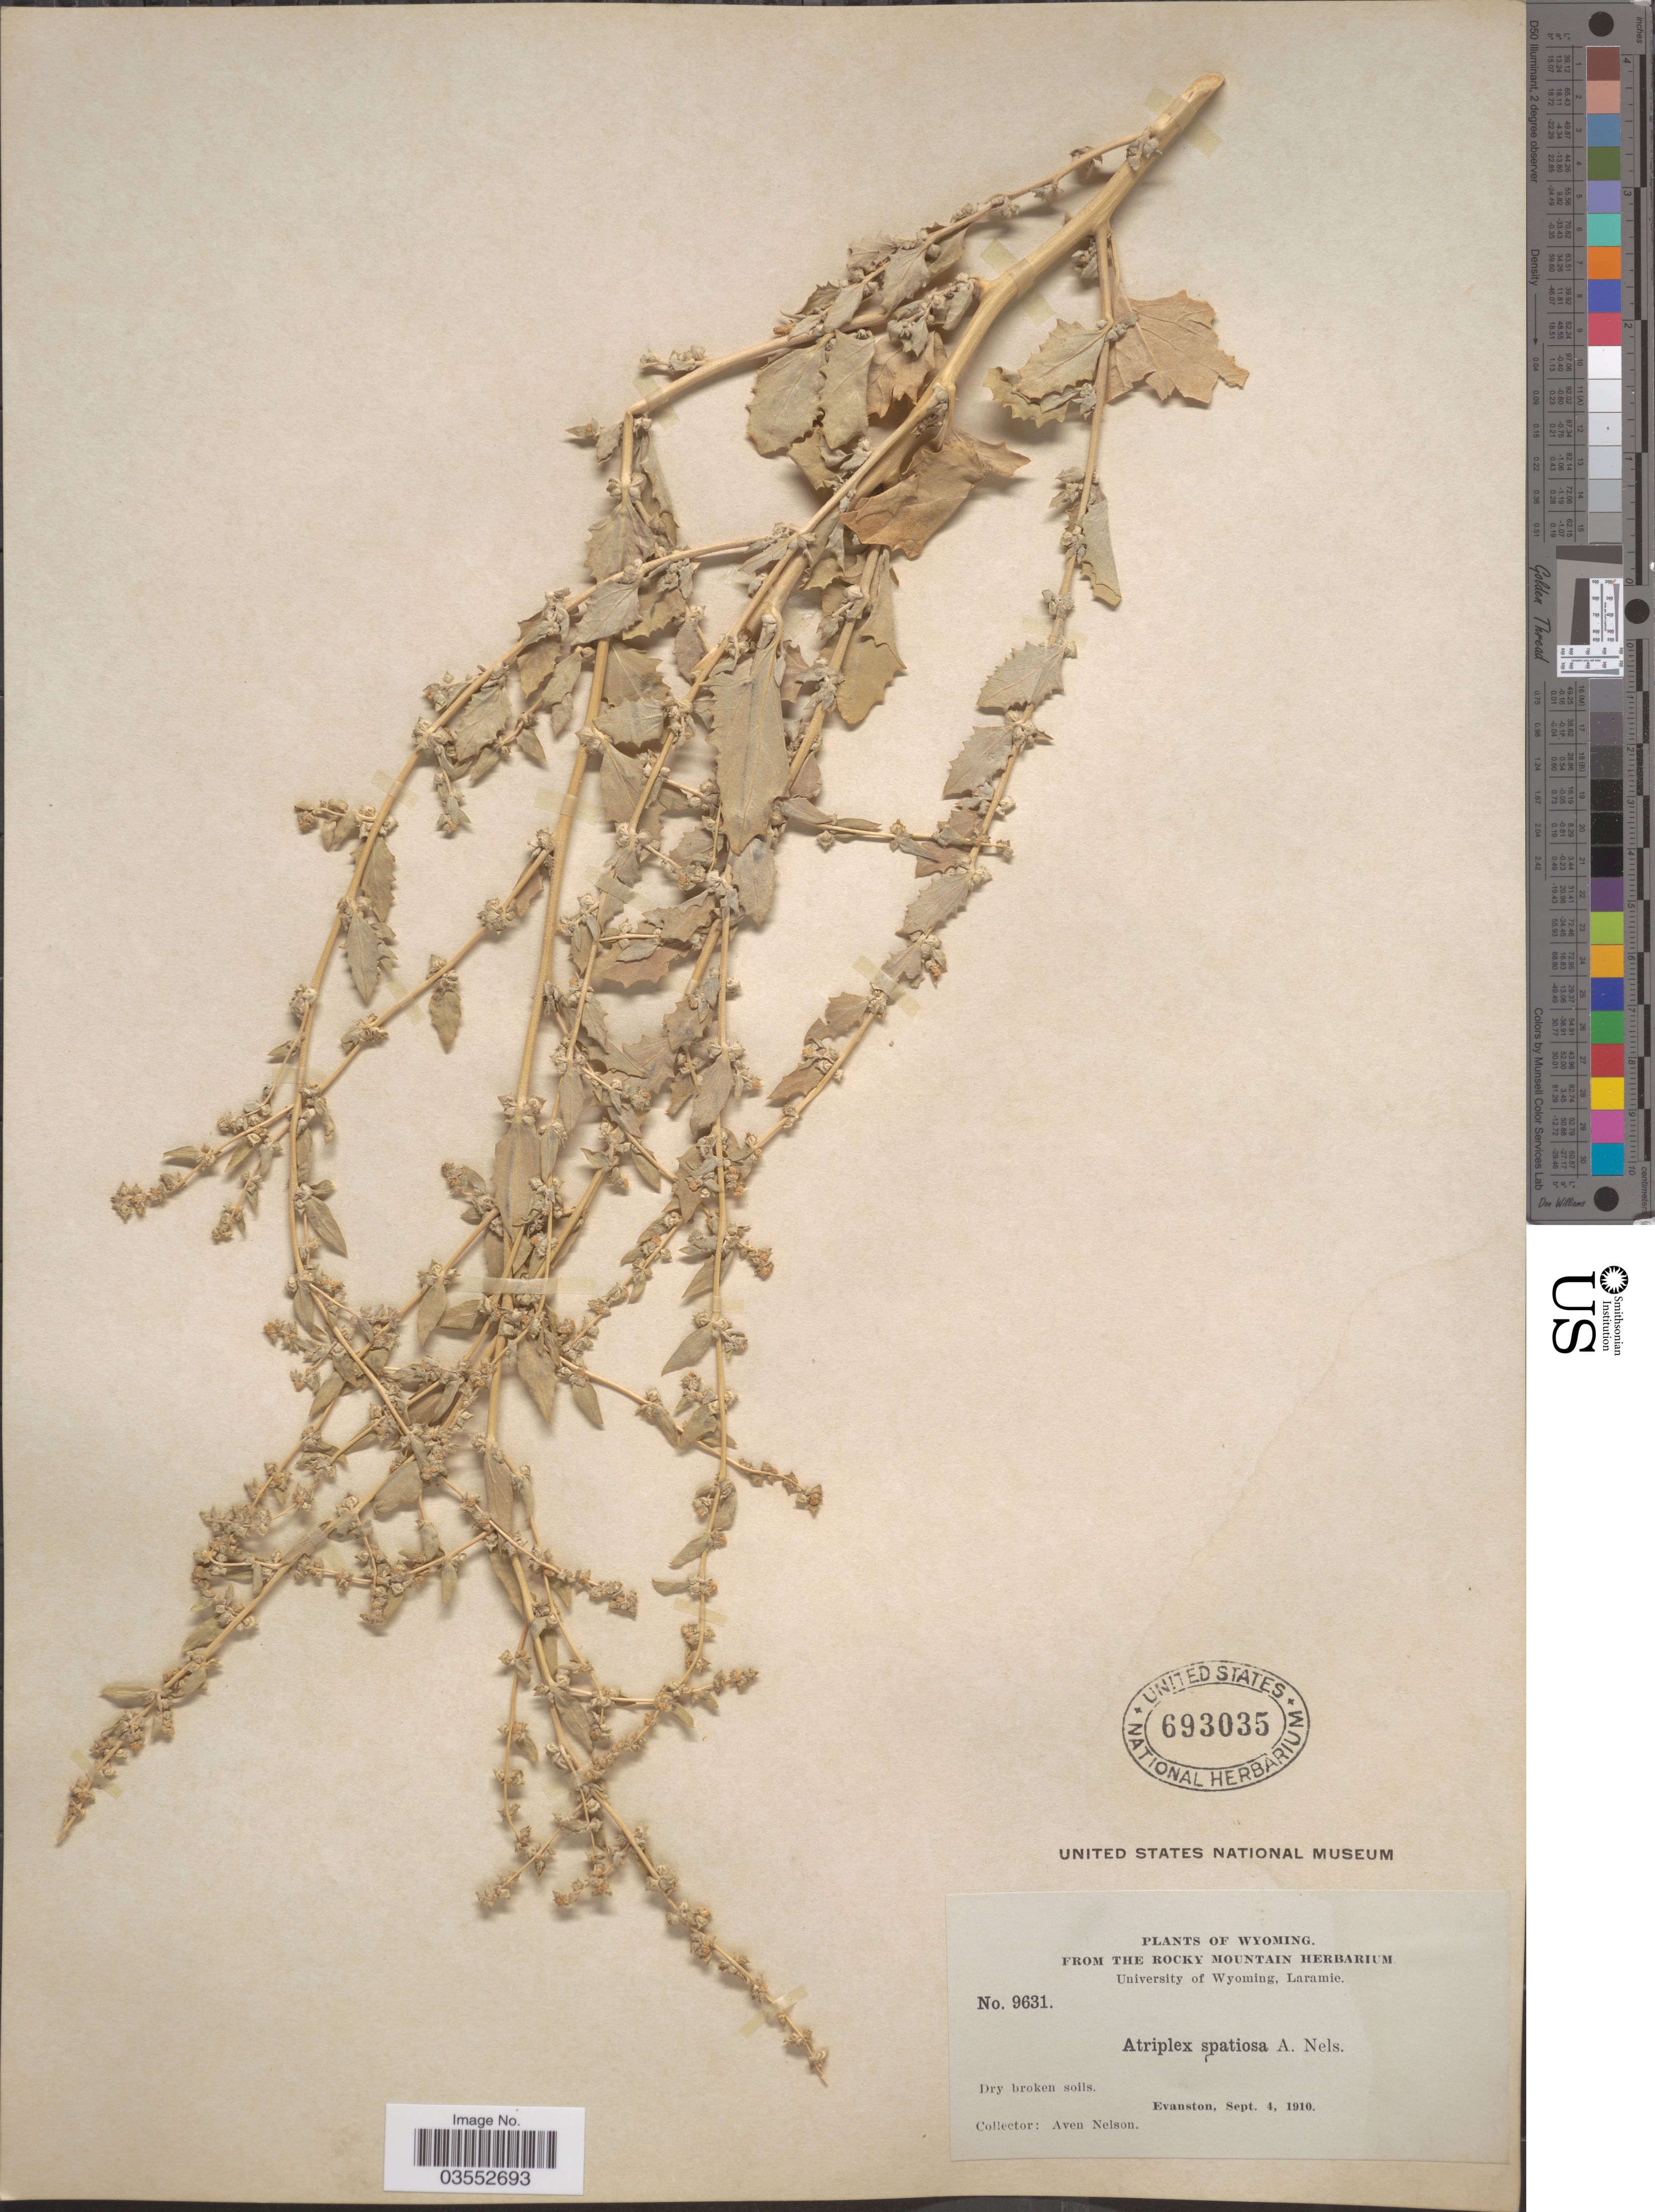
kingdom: Plantae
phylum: Tracheophyta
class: Magnoliopsida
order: Caryophyllales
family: Amaranthaceae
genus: Atriplex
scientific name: Atriplex rosea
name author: L.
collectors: A. Nelson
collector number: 9631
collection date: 1910-09-04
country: United States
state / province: Wyoming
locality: Evanston.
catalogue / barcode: US 693035